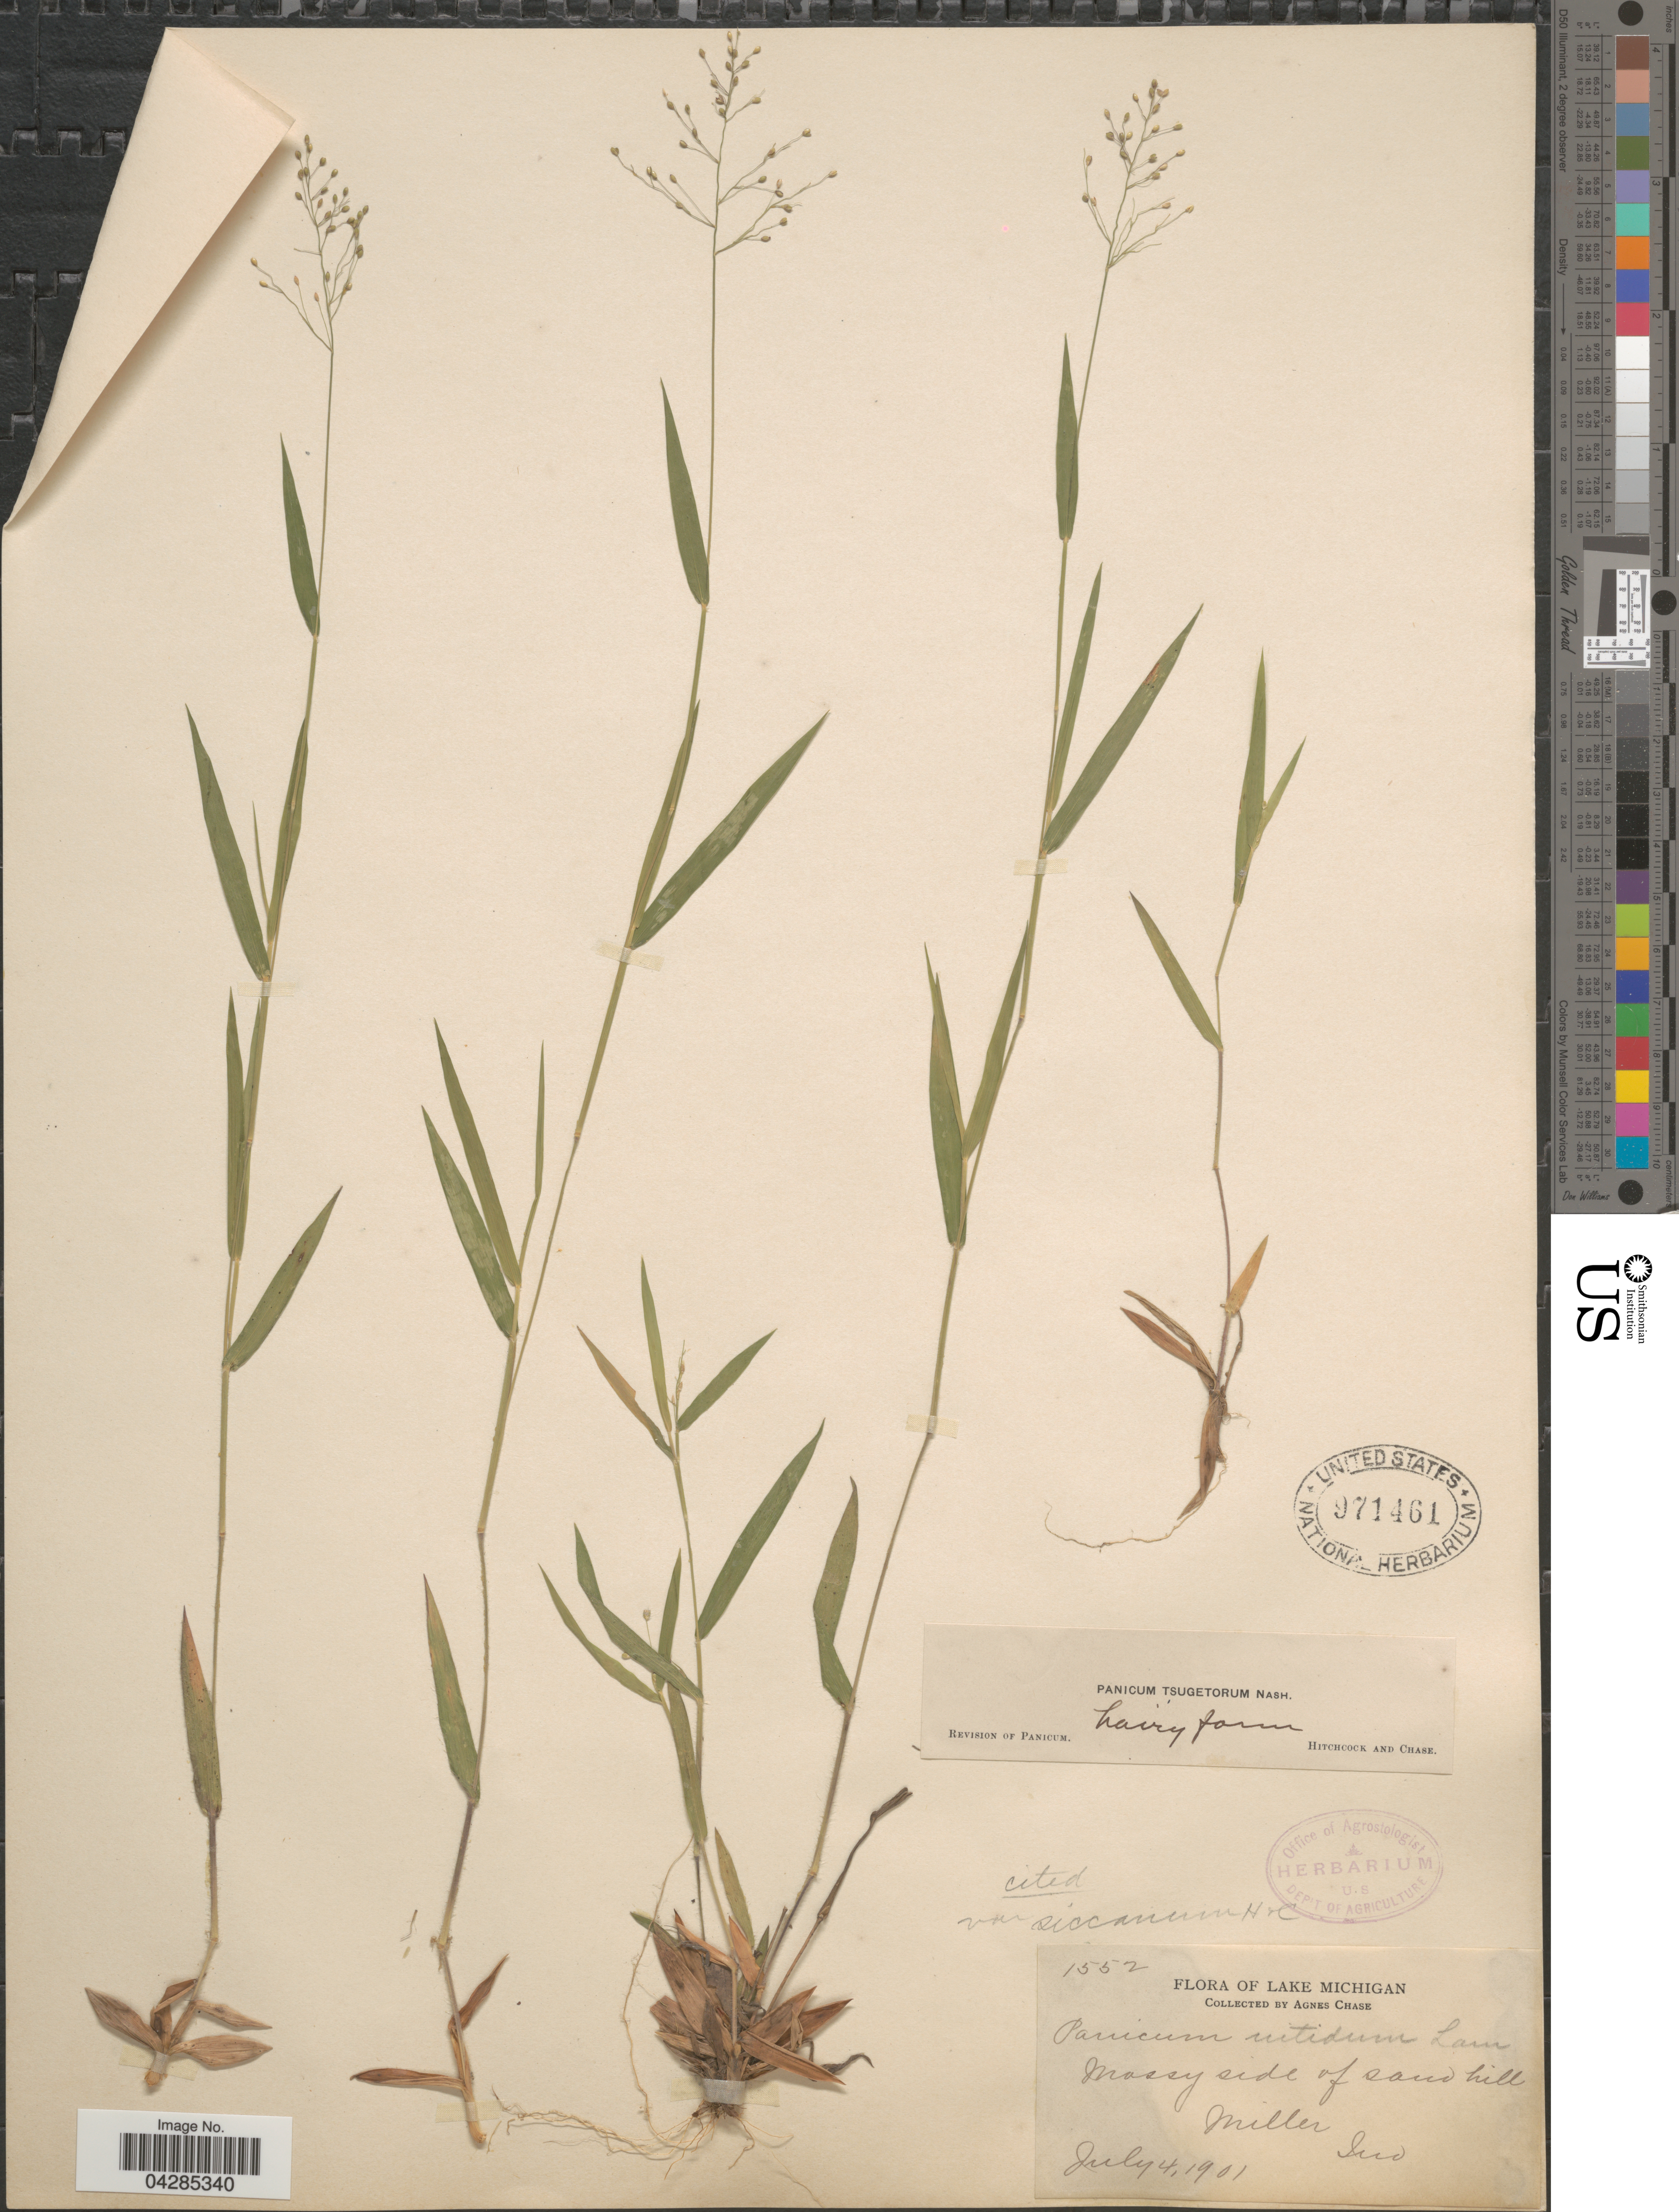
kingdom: Plantae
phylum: Tracheophyta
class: Liliopsida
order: Poales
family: Poaceae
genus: Dichanthelium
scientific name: Dichanthelium portoricense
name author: (Desv. ex Ham.) B.F. Hansen & Wunderlin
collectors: A. Chase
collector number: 1552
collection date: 1901-07-04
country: United States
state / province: Indiana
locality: Lake Michigan. Mossy side of sand hill Miller.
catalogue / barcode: US 971461